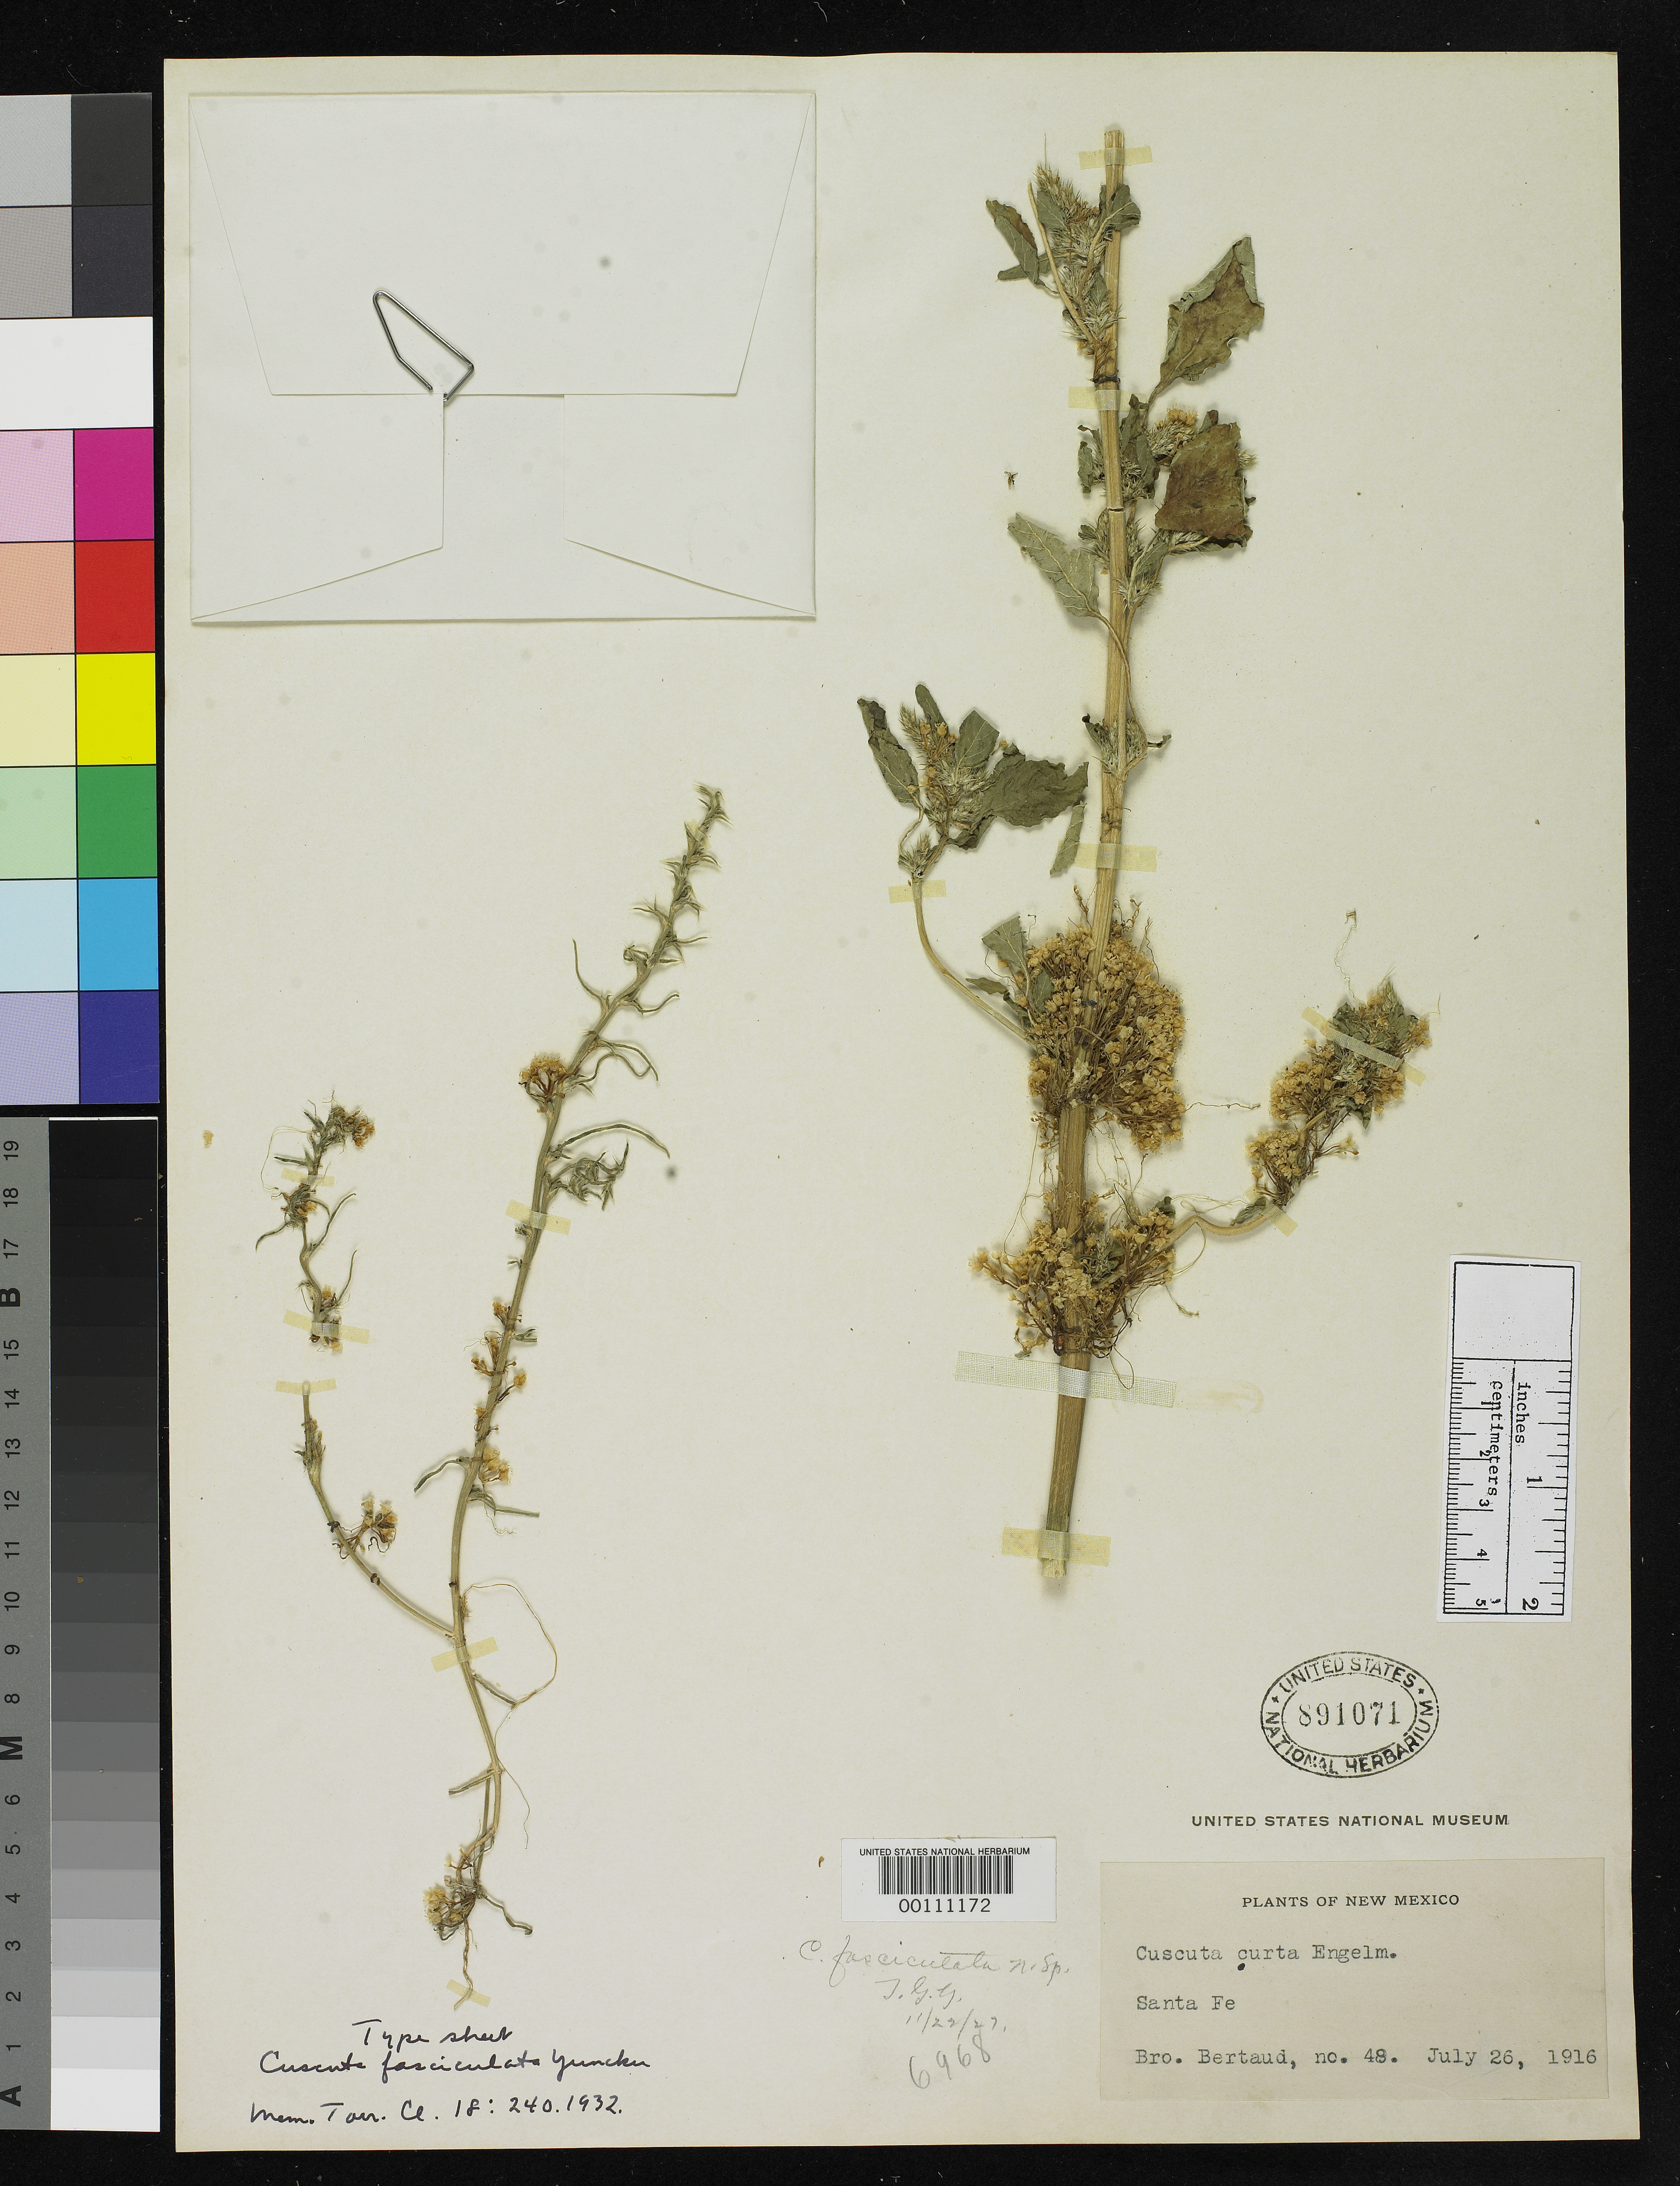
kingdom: Plantae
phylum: Tracheophyta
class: Magnoliopsida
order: Solanales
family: Convolvulaceae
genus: Cuscuta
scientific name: Cuscuta fasciculata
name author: Yunck.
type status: Holotype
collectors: Bro. Bertaud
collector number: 48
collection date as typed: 26 Jul 1918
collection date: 1918-07-26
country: United States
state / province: New Mexico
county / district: Santa Fe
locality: Santa Fe.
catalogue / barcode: US 891071